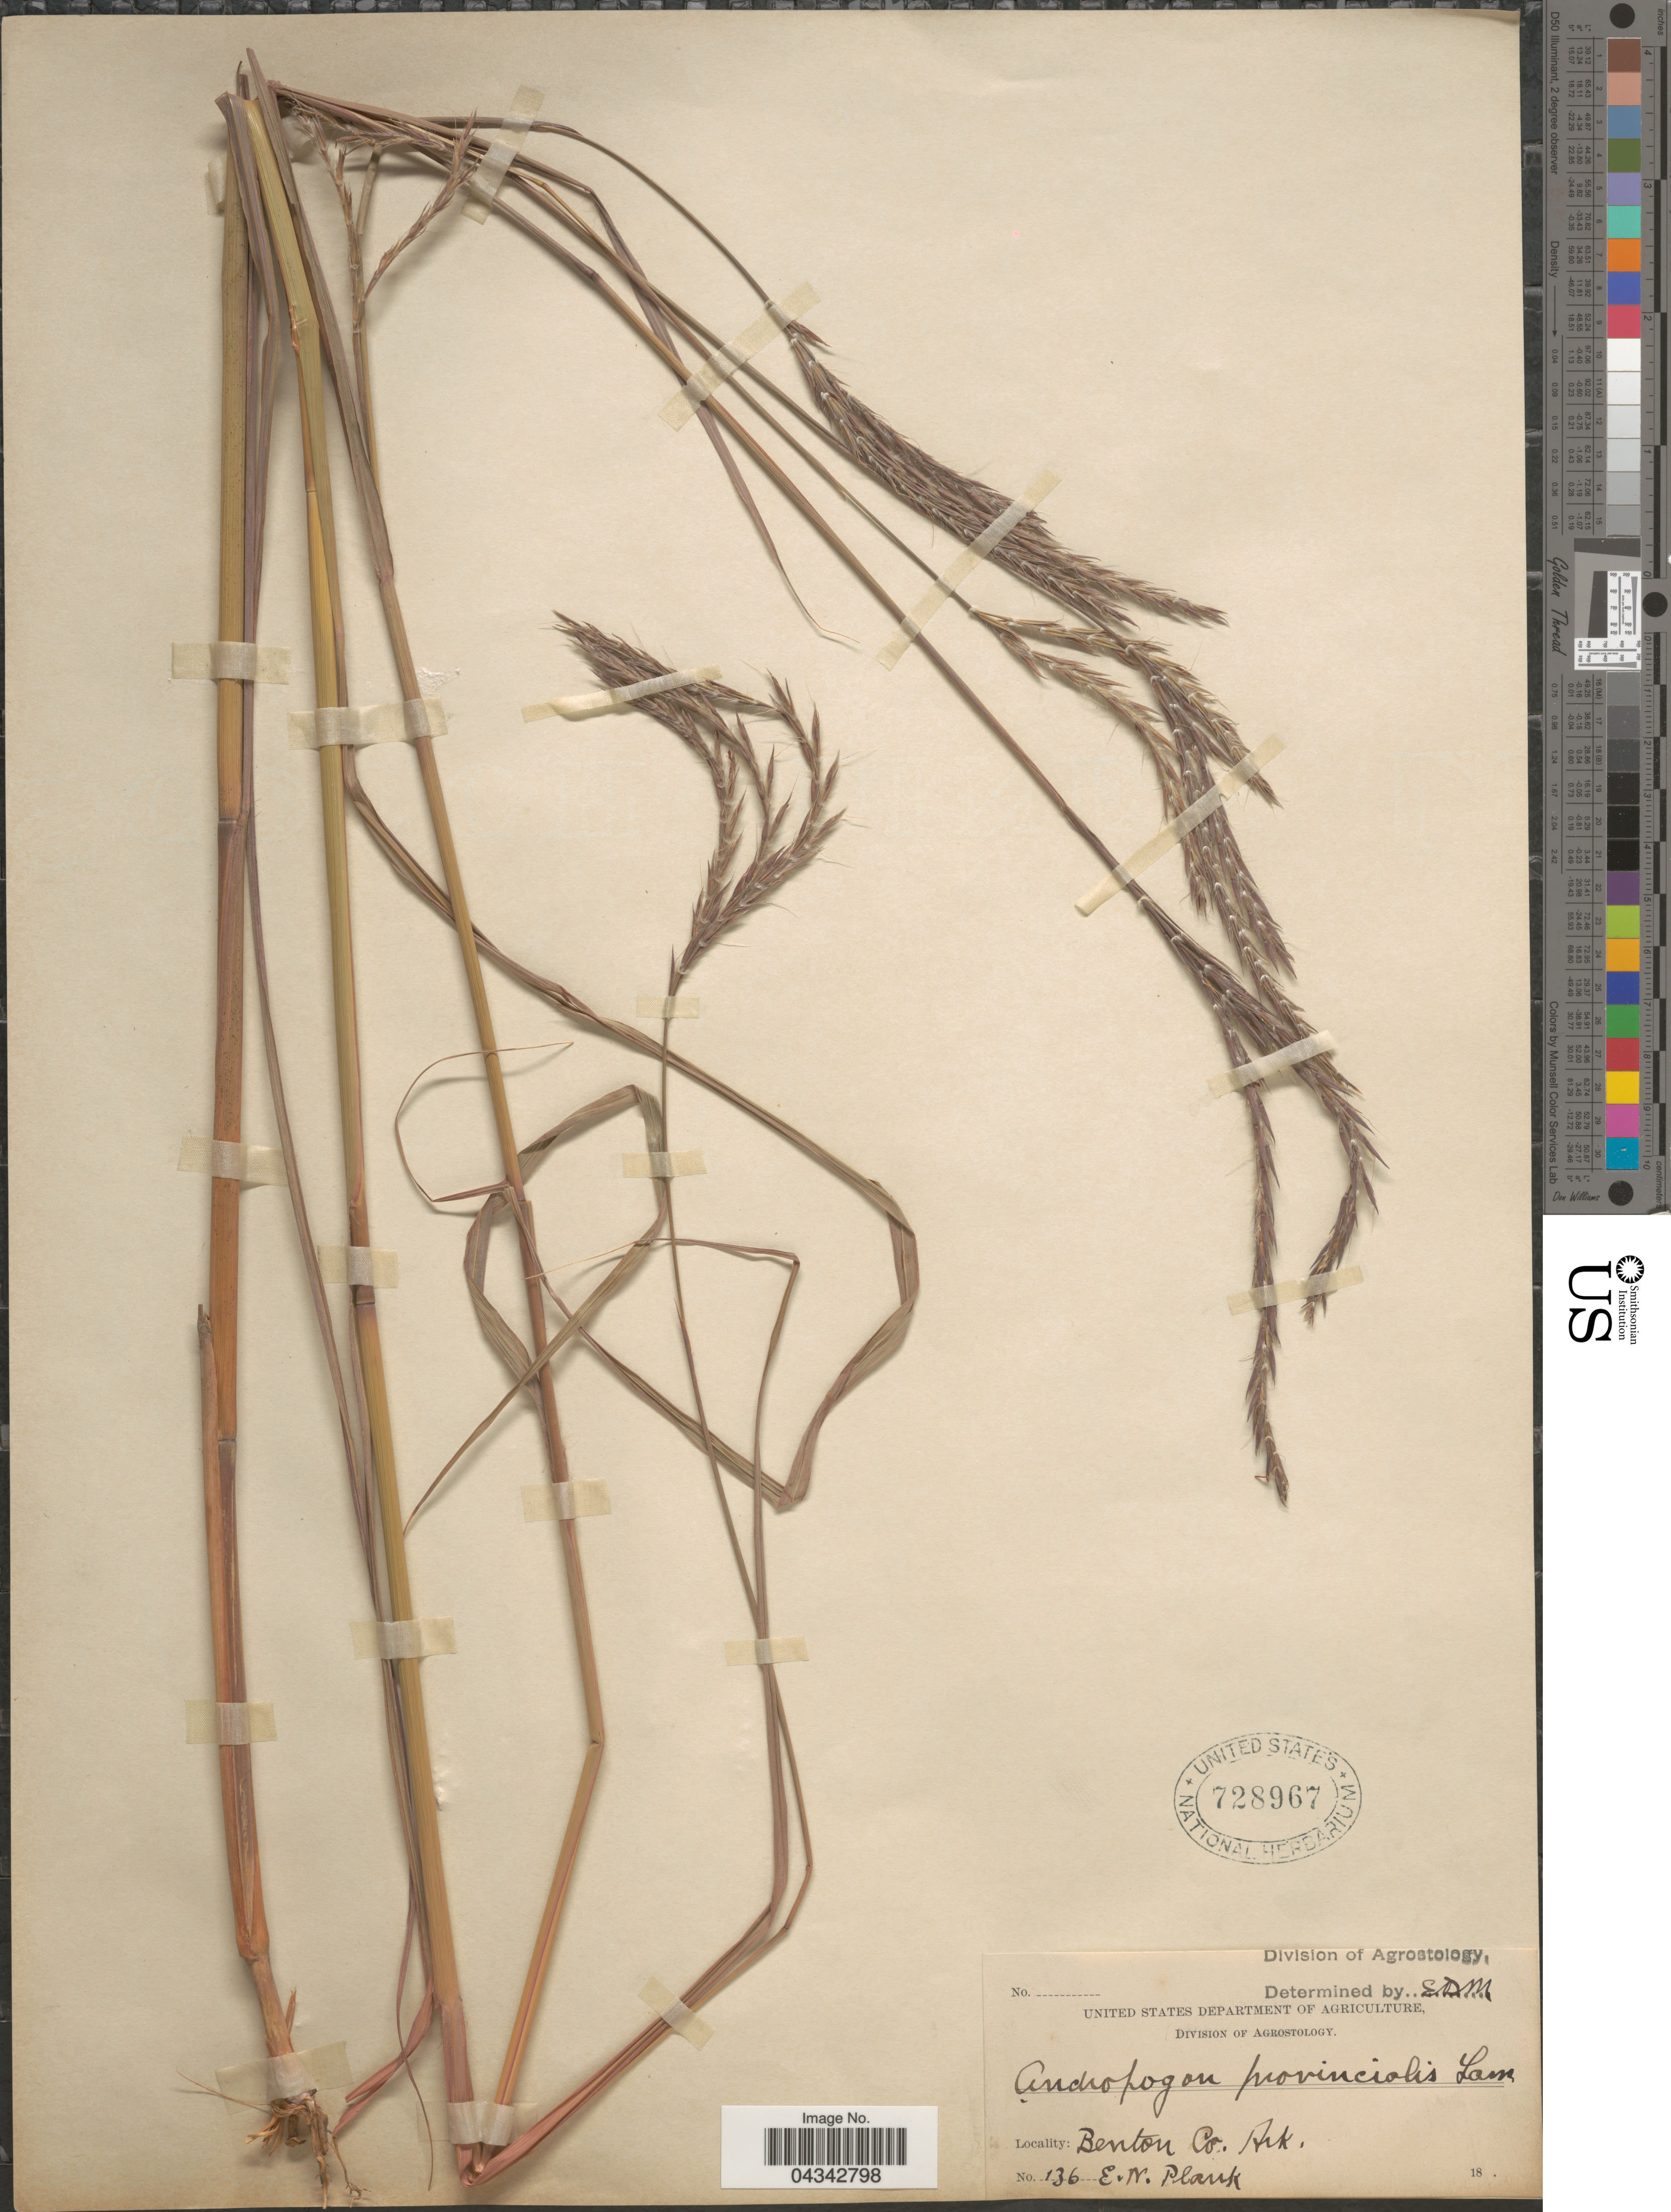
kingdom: Plantae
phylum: Tracheophyta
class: Liliopsida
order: Poales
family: Poaceae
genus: Andropogon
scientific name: Andropogon gerardii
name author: Vitman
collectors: E. Plank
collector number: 136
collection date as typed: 18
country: United States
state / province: Arkansas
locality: Benton Co.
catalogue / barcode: US 728967